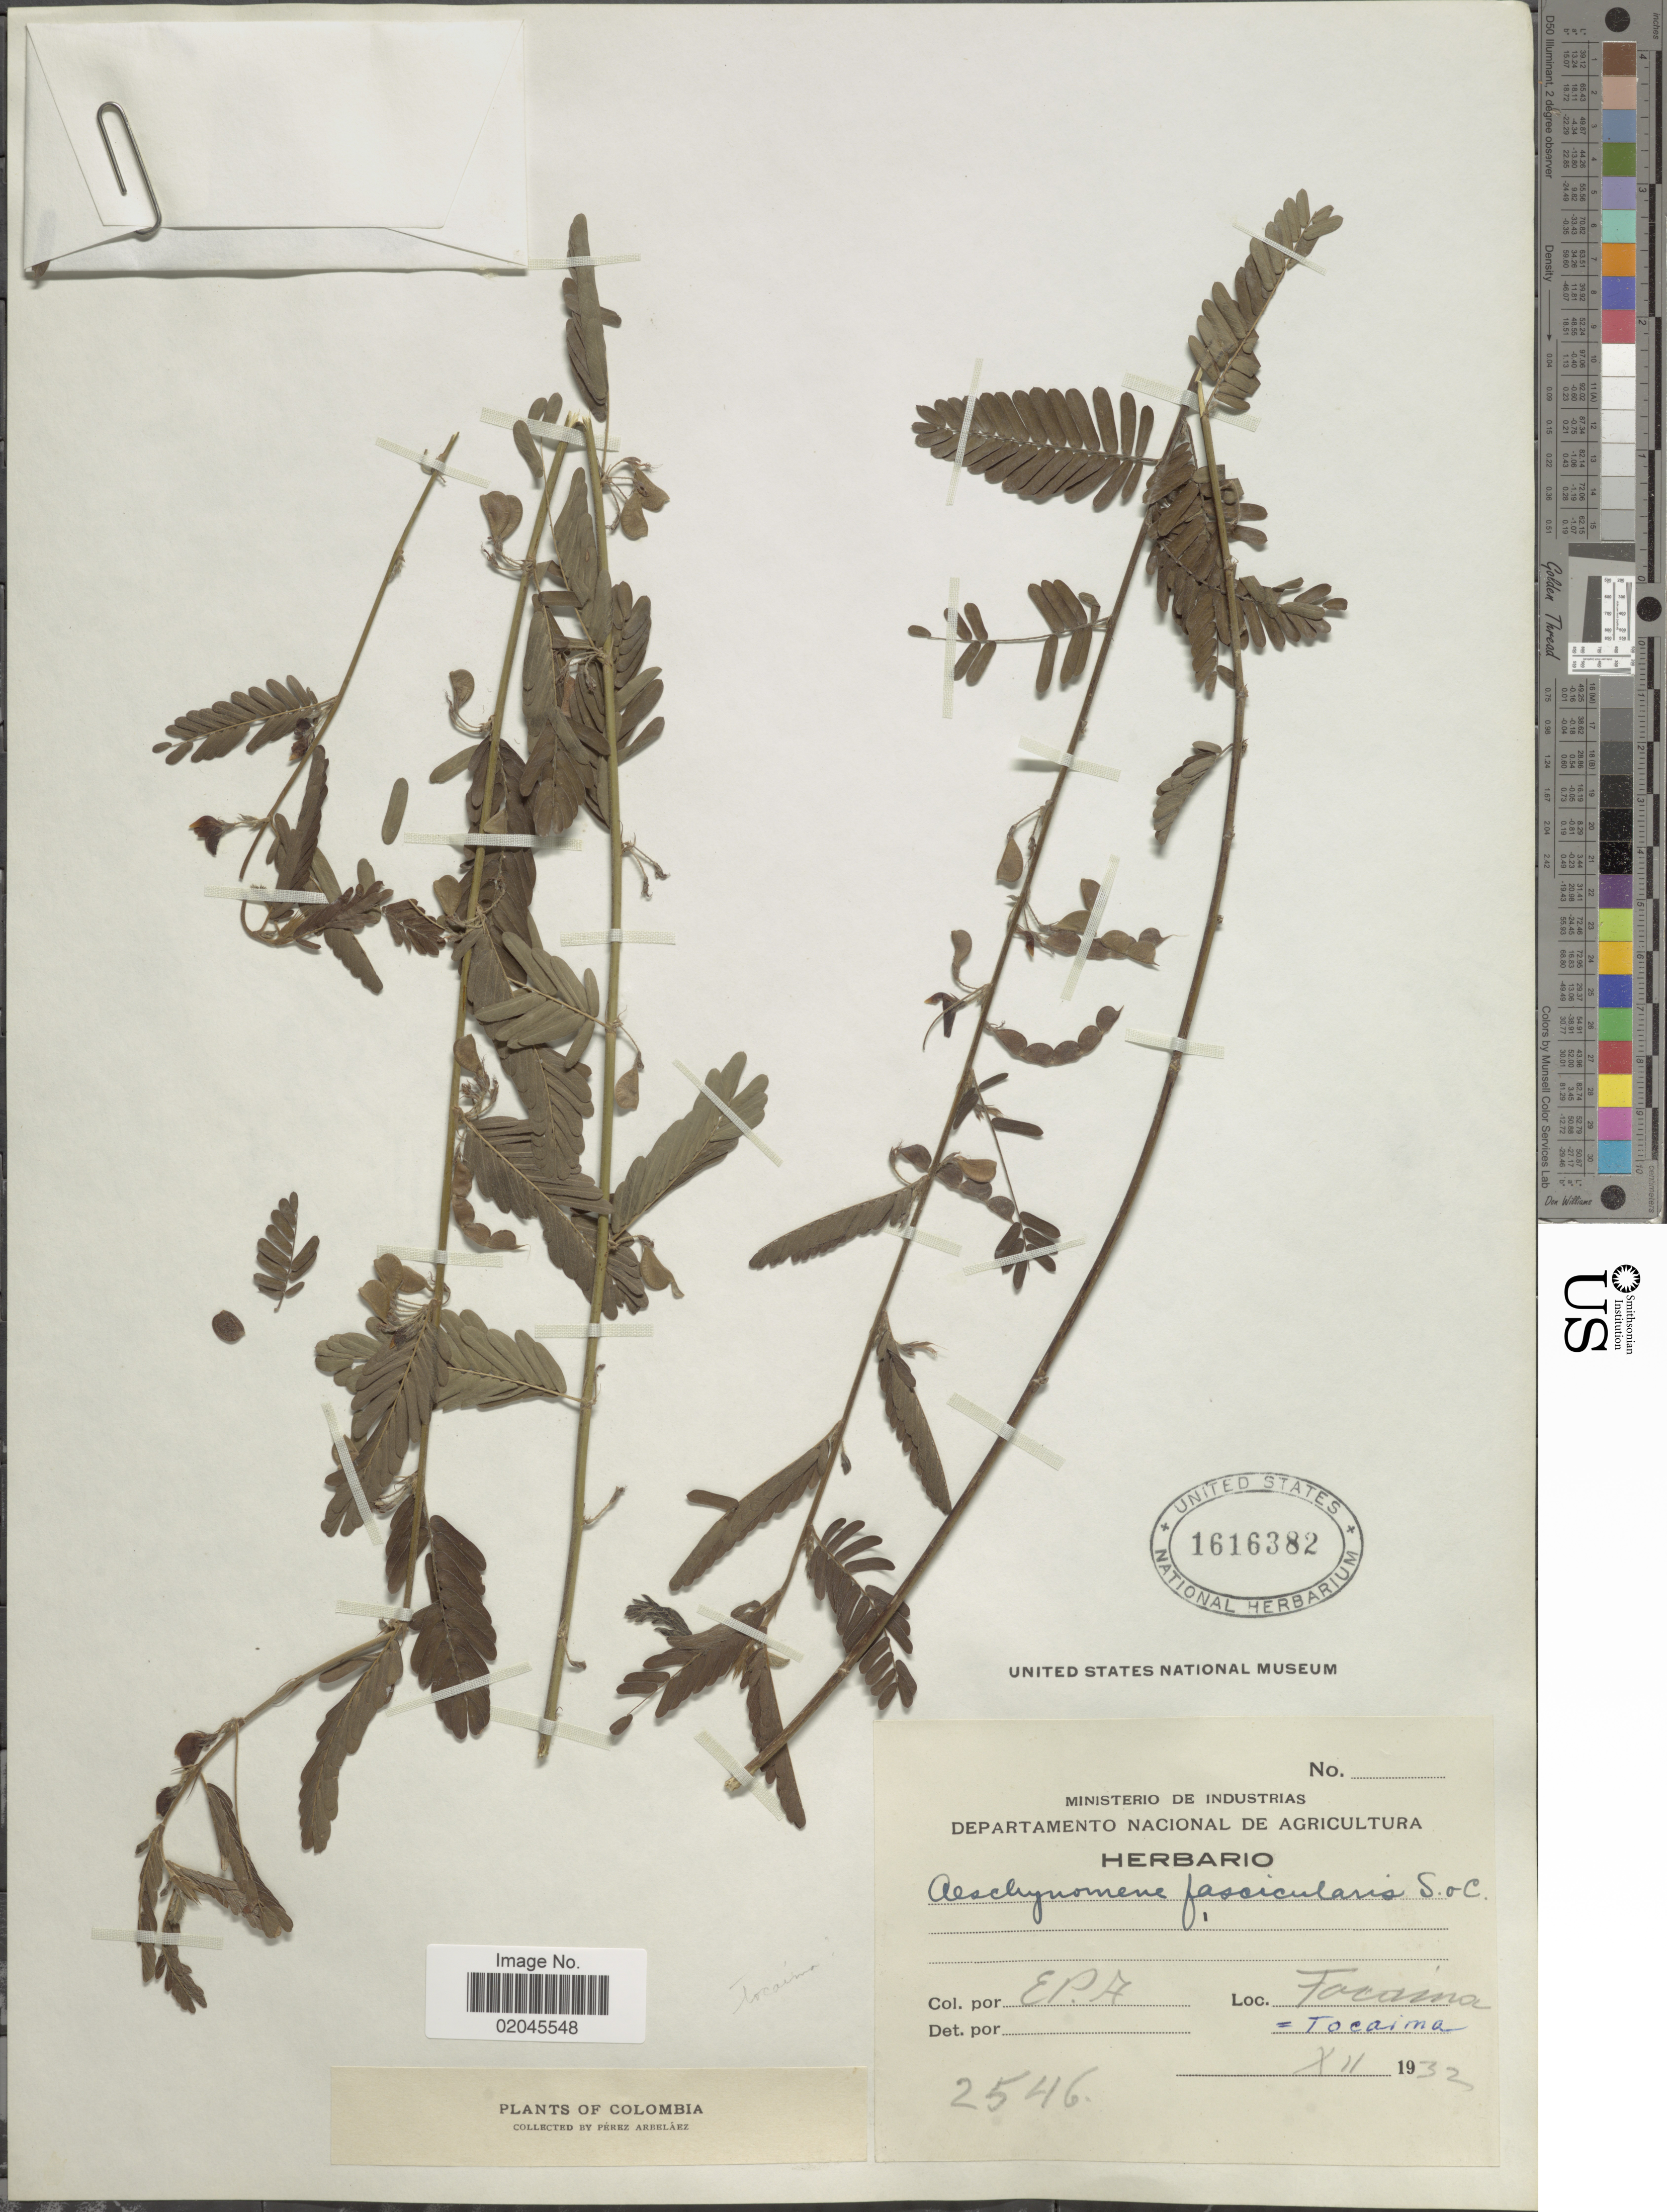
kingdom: Plantae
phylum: Tracheophyta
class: Magnoliopsida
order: Fabales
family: Fabaceae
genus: Aeschynomene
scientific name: Aeschynomene fascicularis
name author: Schltdl. & Cham.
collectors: E. Pérez Arbeláez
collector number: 2546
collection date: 1932-12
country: Colombia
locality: Tocaima.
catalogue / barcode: US 1616382